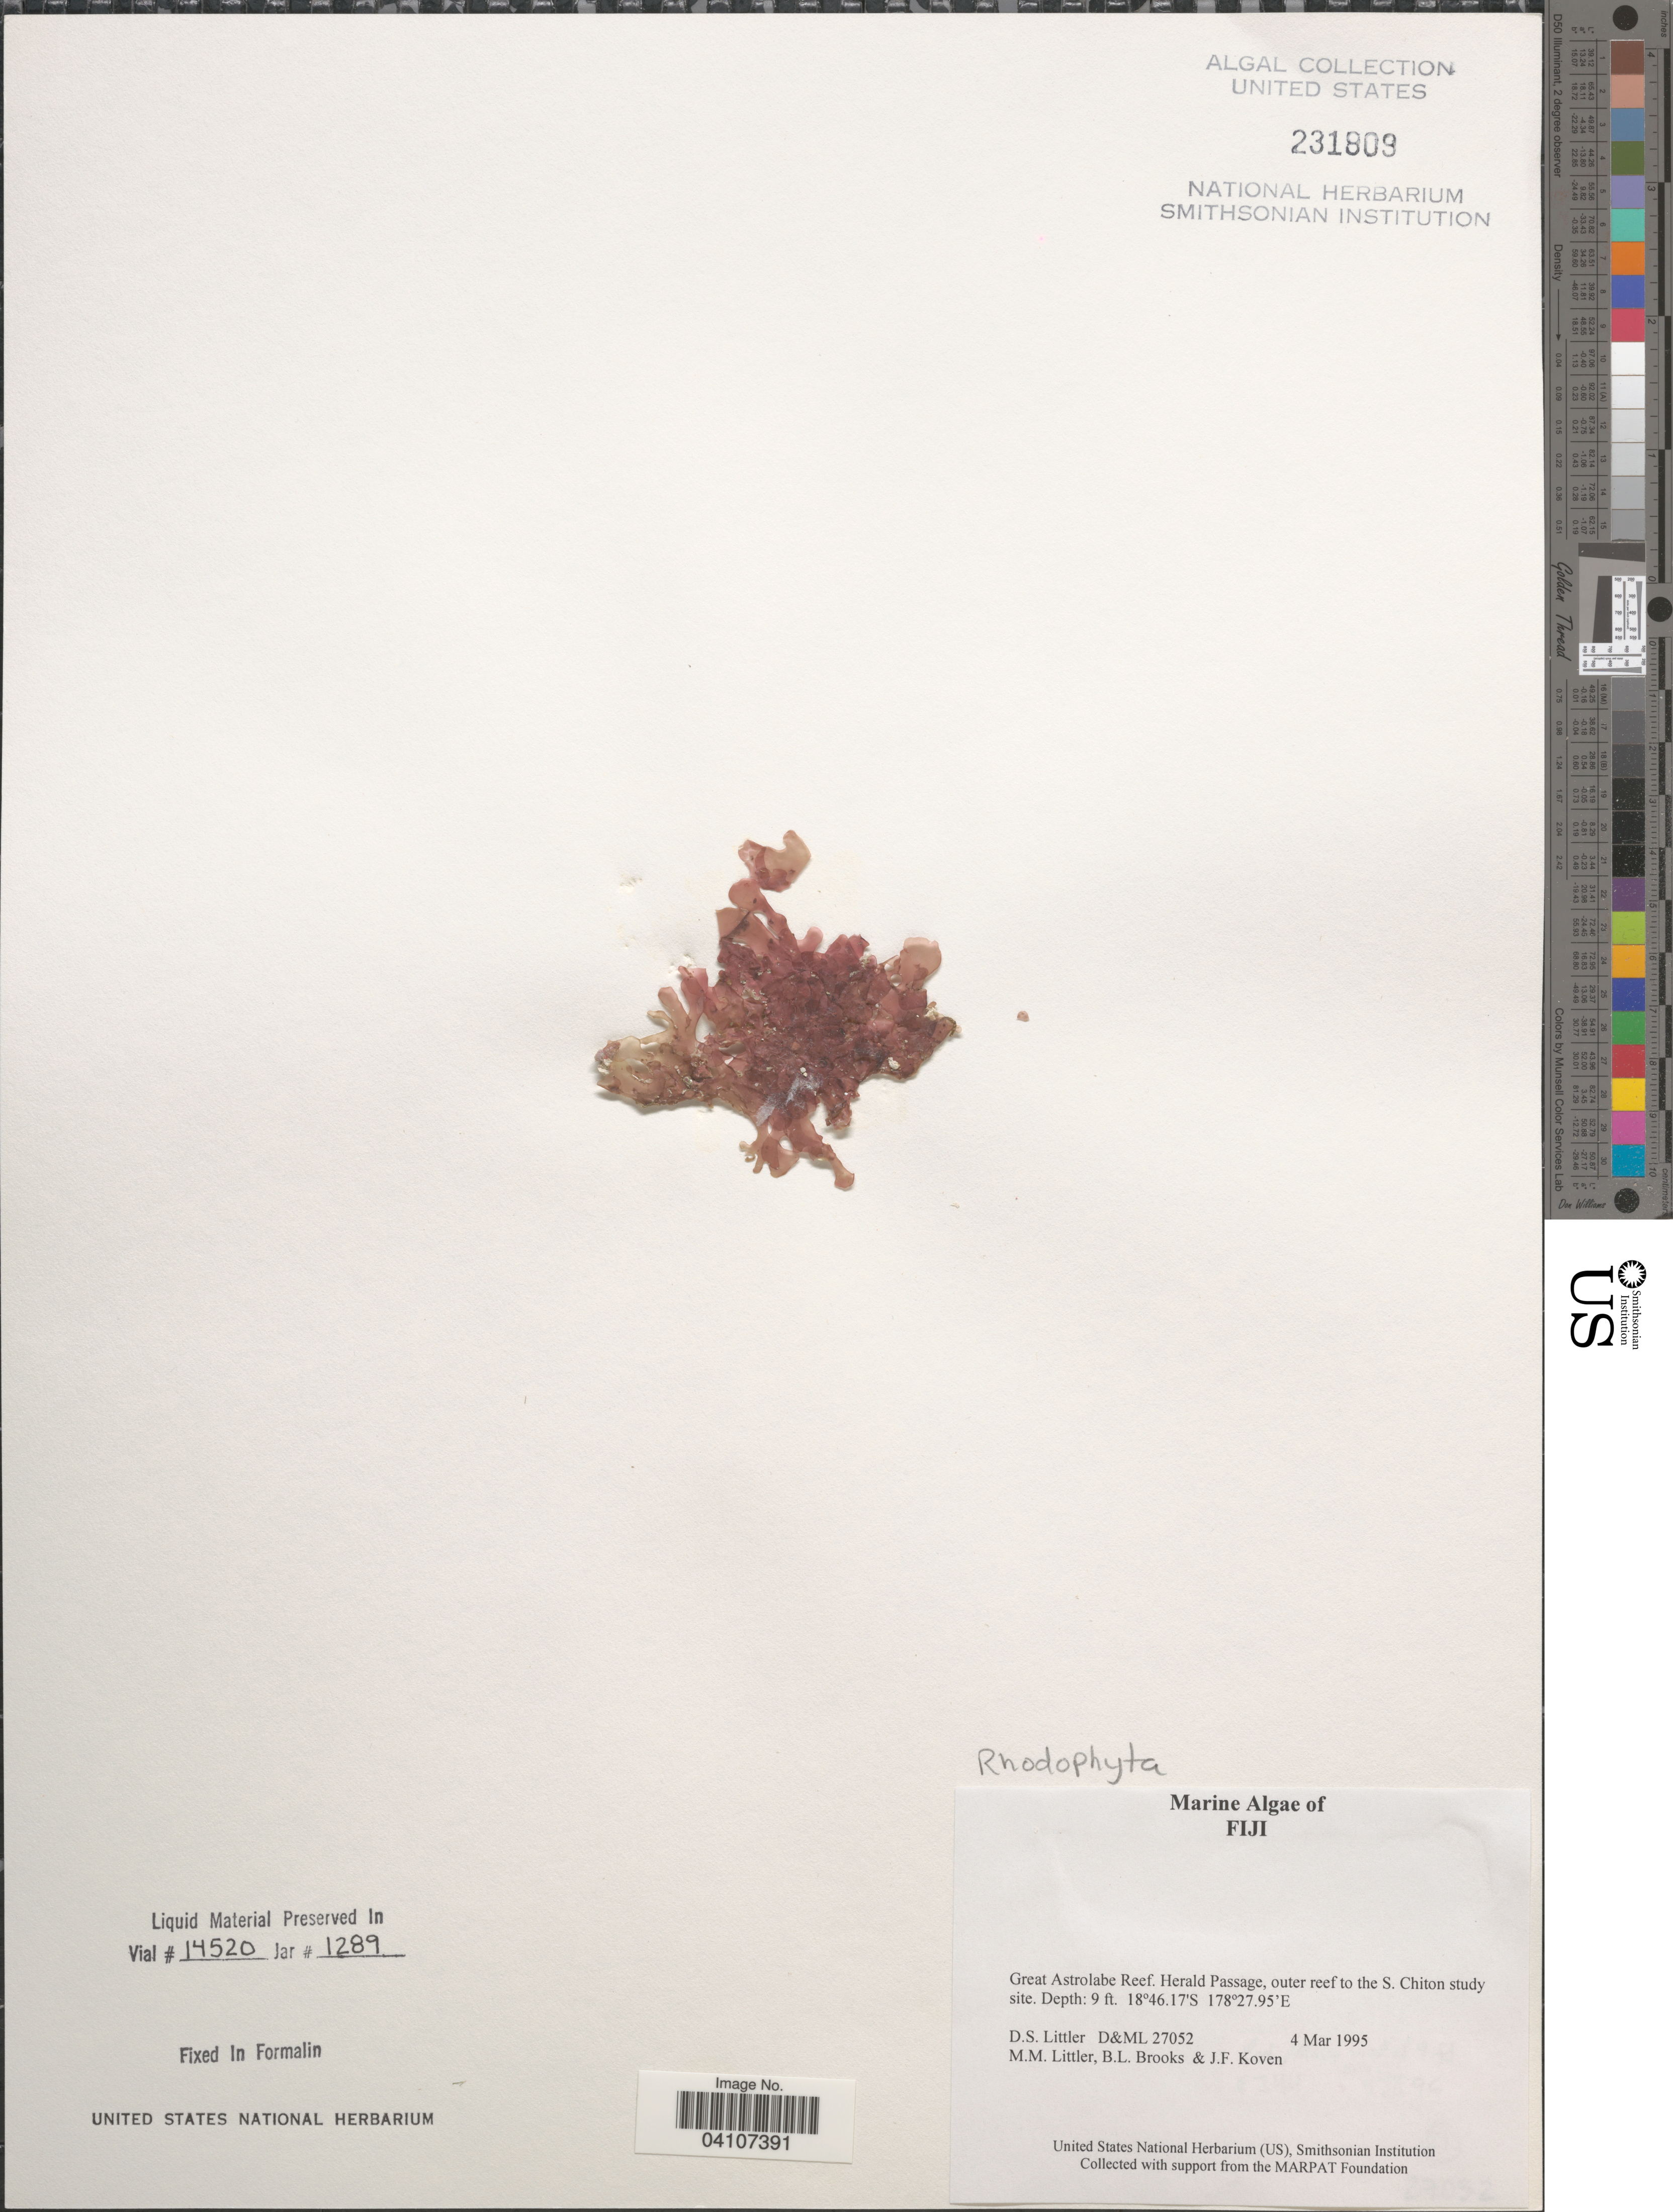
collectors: D. S. Littler, B. Brooks & J. Koven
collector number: D&ML 27052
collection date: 1995-03-04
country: Fiji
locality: Great Astrolobe Reef. Herald Passage, outer reef to the S. Chiton study site.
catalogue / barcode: US 213809